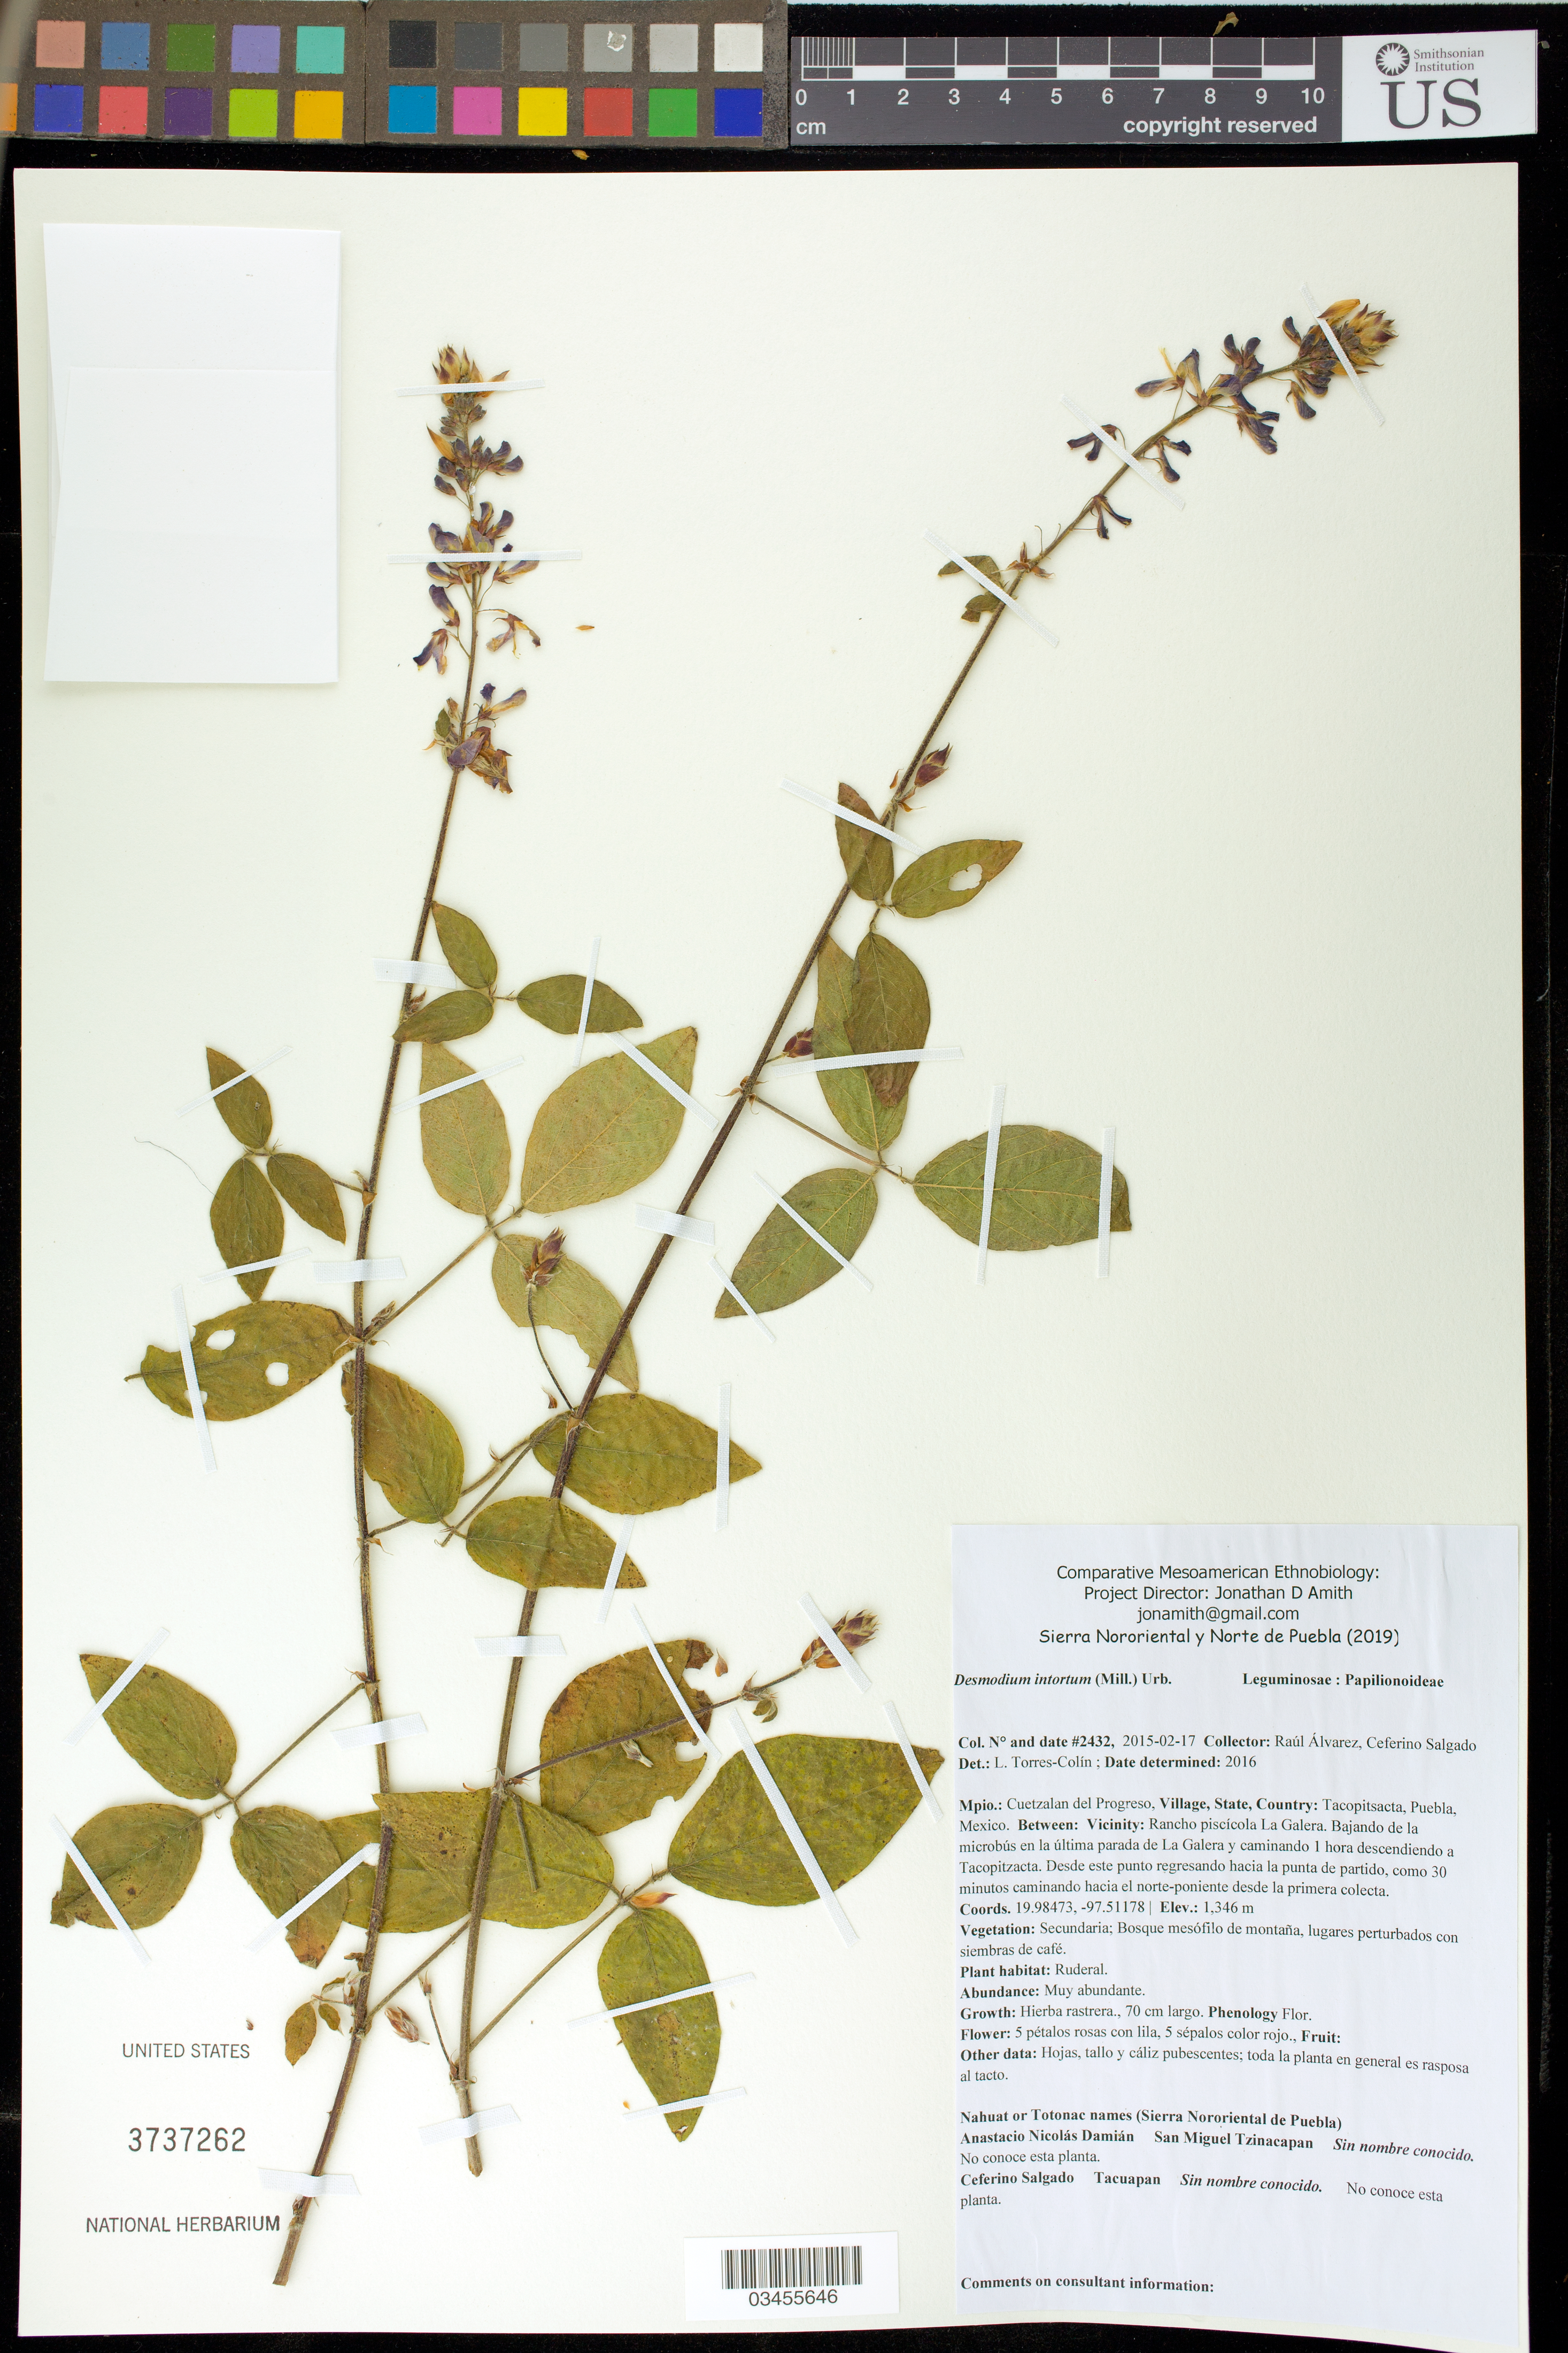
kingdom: Plantae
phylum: Tracheophyta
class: Magnoliopsida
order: Fabales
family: Fabaceae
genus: Desmodium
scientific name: Desmodium intortum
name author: (Mill.) Urb.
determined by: Torres-Colín, Leticia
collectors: R. Álvarez & C. Salgado Castañeda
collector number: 2432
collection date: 2015-02-17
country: México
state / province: Puebla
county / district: Cuetzalan del Progreso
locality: PUEBLO: Tacopitsacta; LOCALIDAD EXACTA: Rancho piscícola La Galera. Bajando de la microbús en la última parada de La Galera y caminando 1 hora descendiendo a Tacopitzacta. Desde este punto regresando hacia la punta de partido, como 30 minutos caminando ha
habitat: VEGETACIÓN y HABITAT: Bosque mesófilo de montaña, lugares perturbados con siembras de café. | Ruderal.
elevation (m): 1346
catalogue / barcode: US 3737262